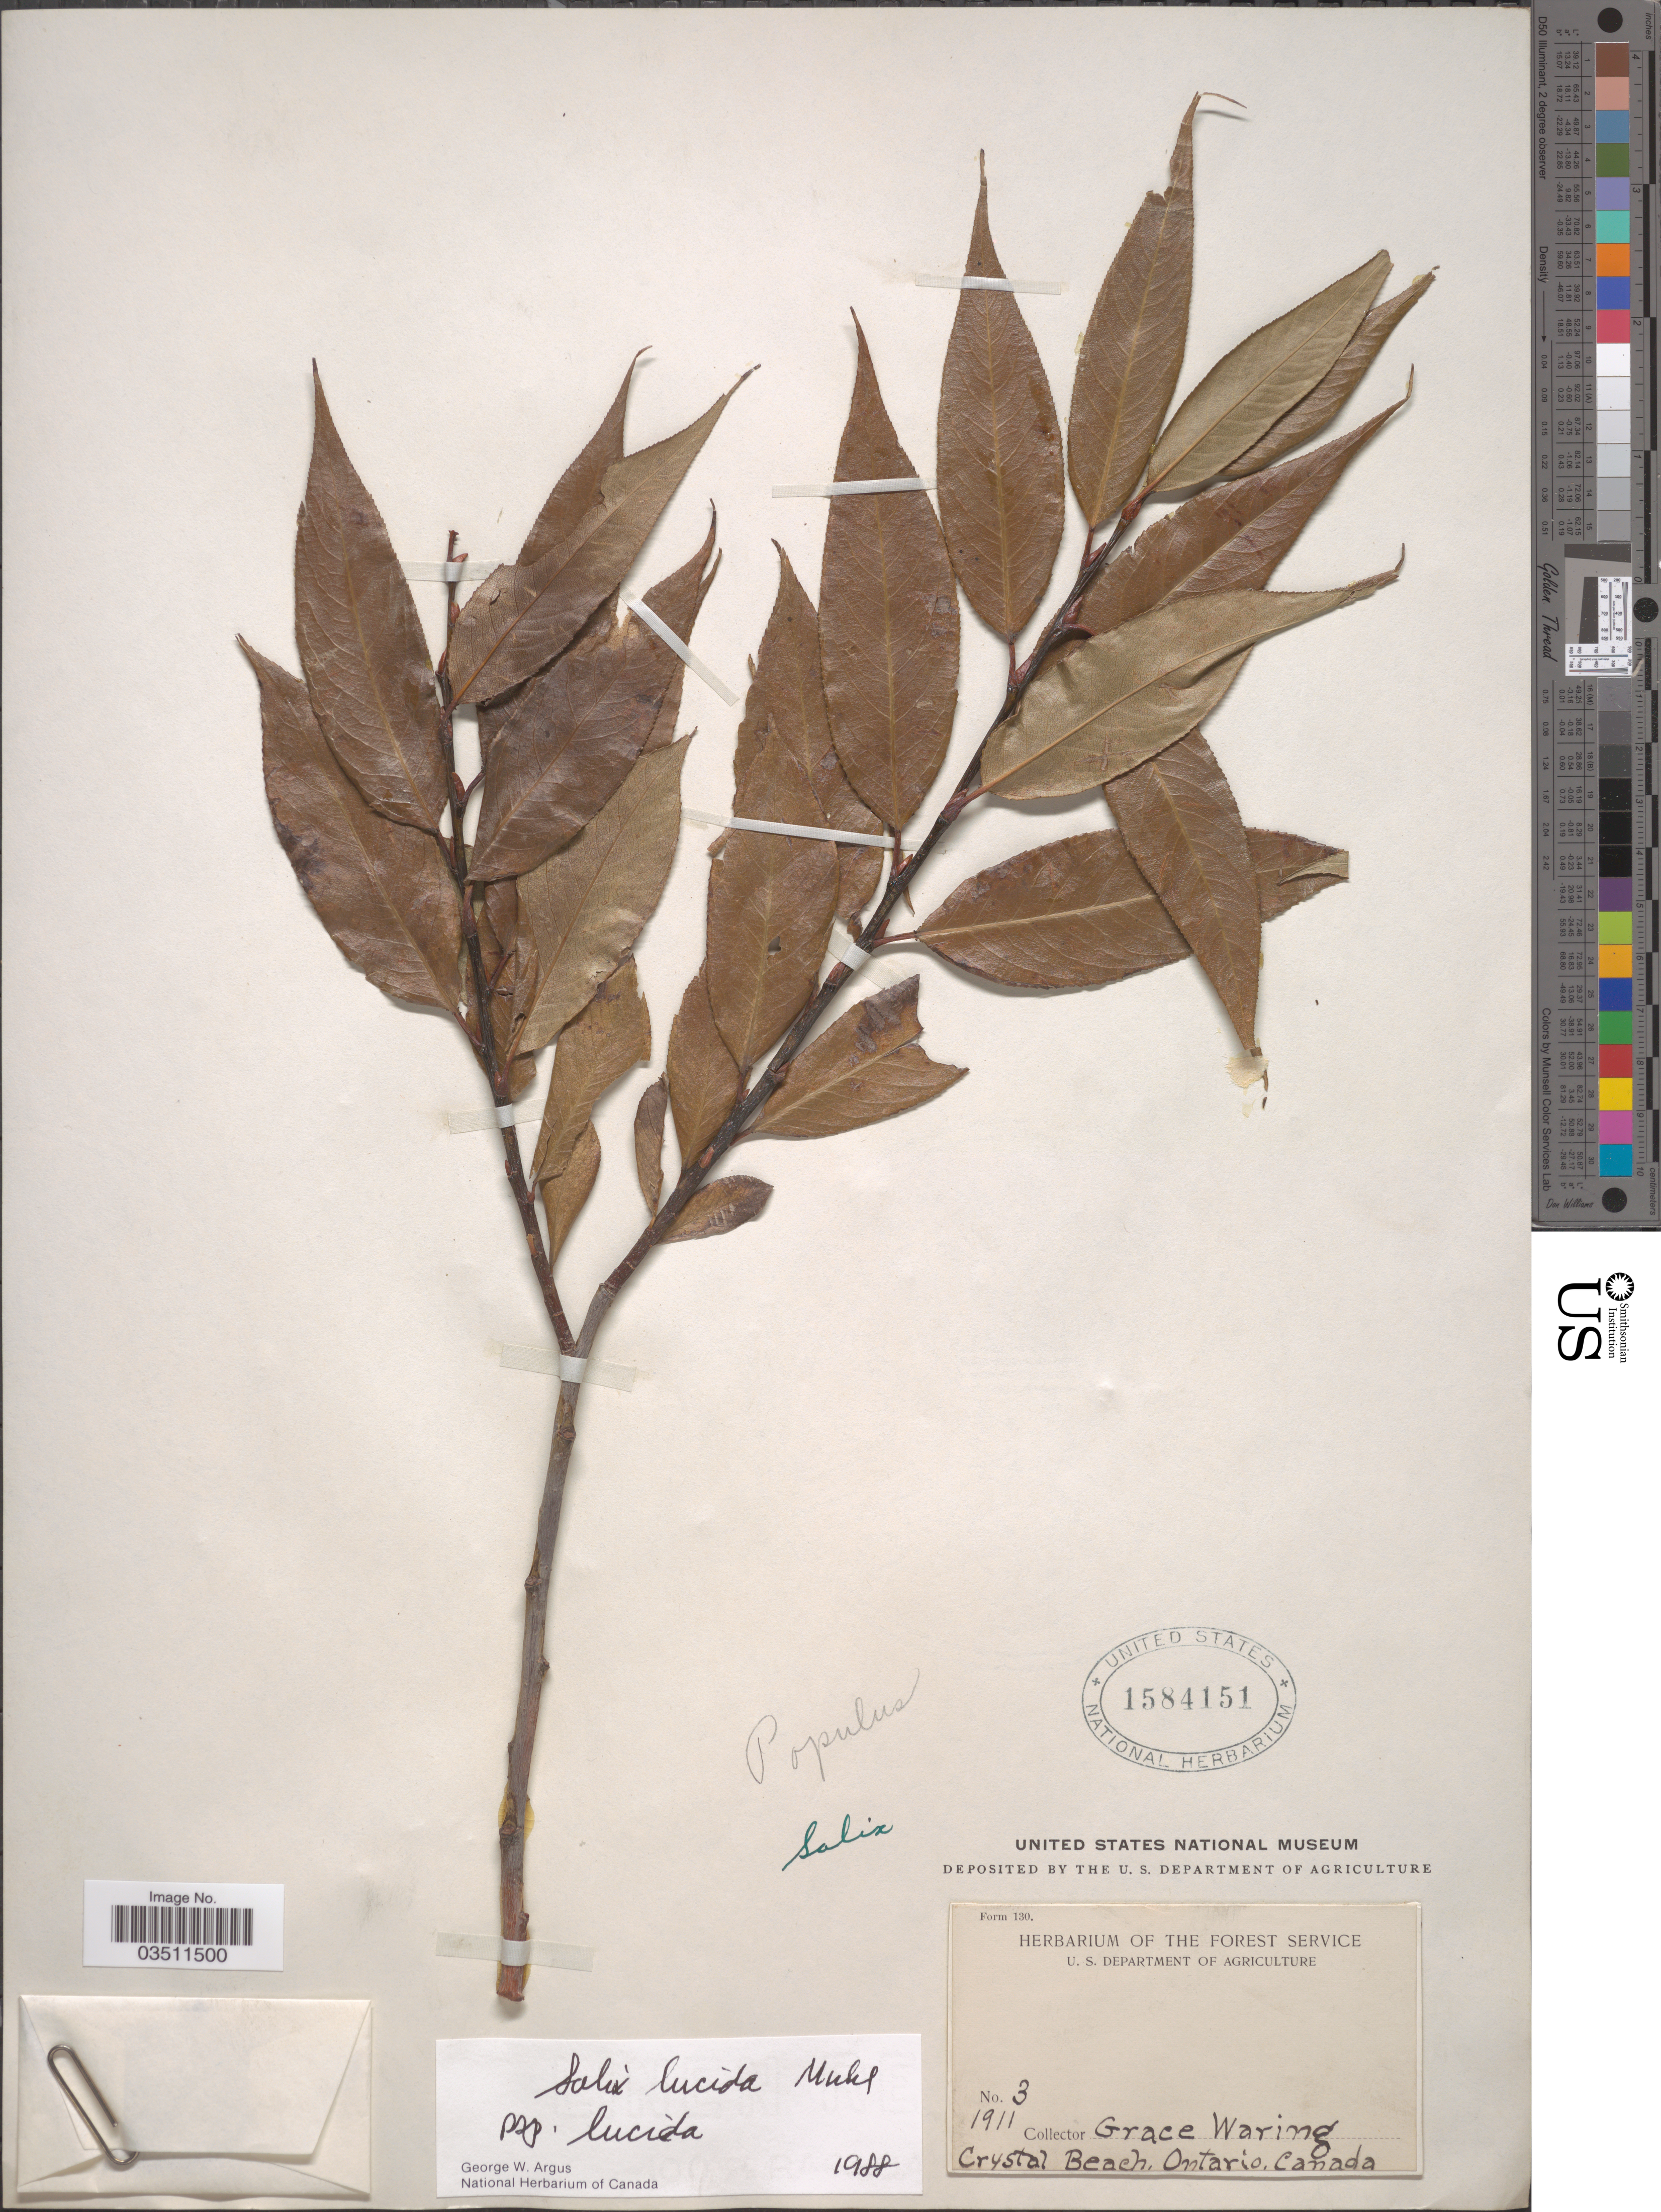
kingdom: Plantae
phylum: Tracheophyta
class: Magnoliopsida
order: Malpighiales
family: Salicaceae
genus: Salix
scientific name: Salix lucida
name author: Muhl.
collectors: G. Waring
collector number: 3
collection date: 1911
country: Canada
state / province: Ontario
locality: Crystal Beach.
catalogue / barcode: US 1584151